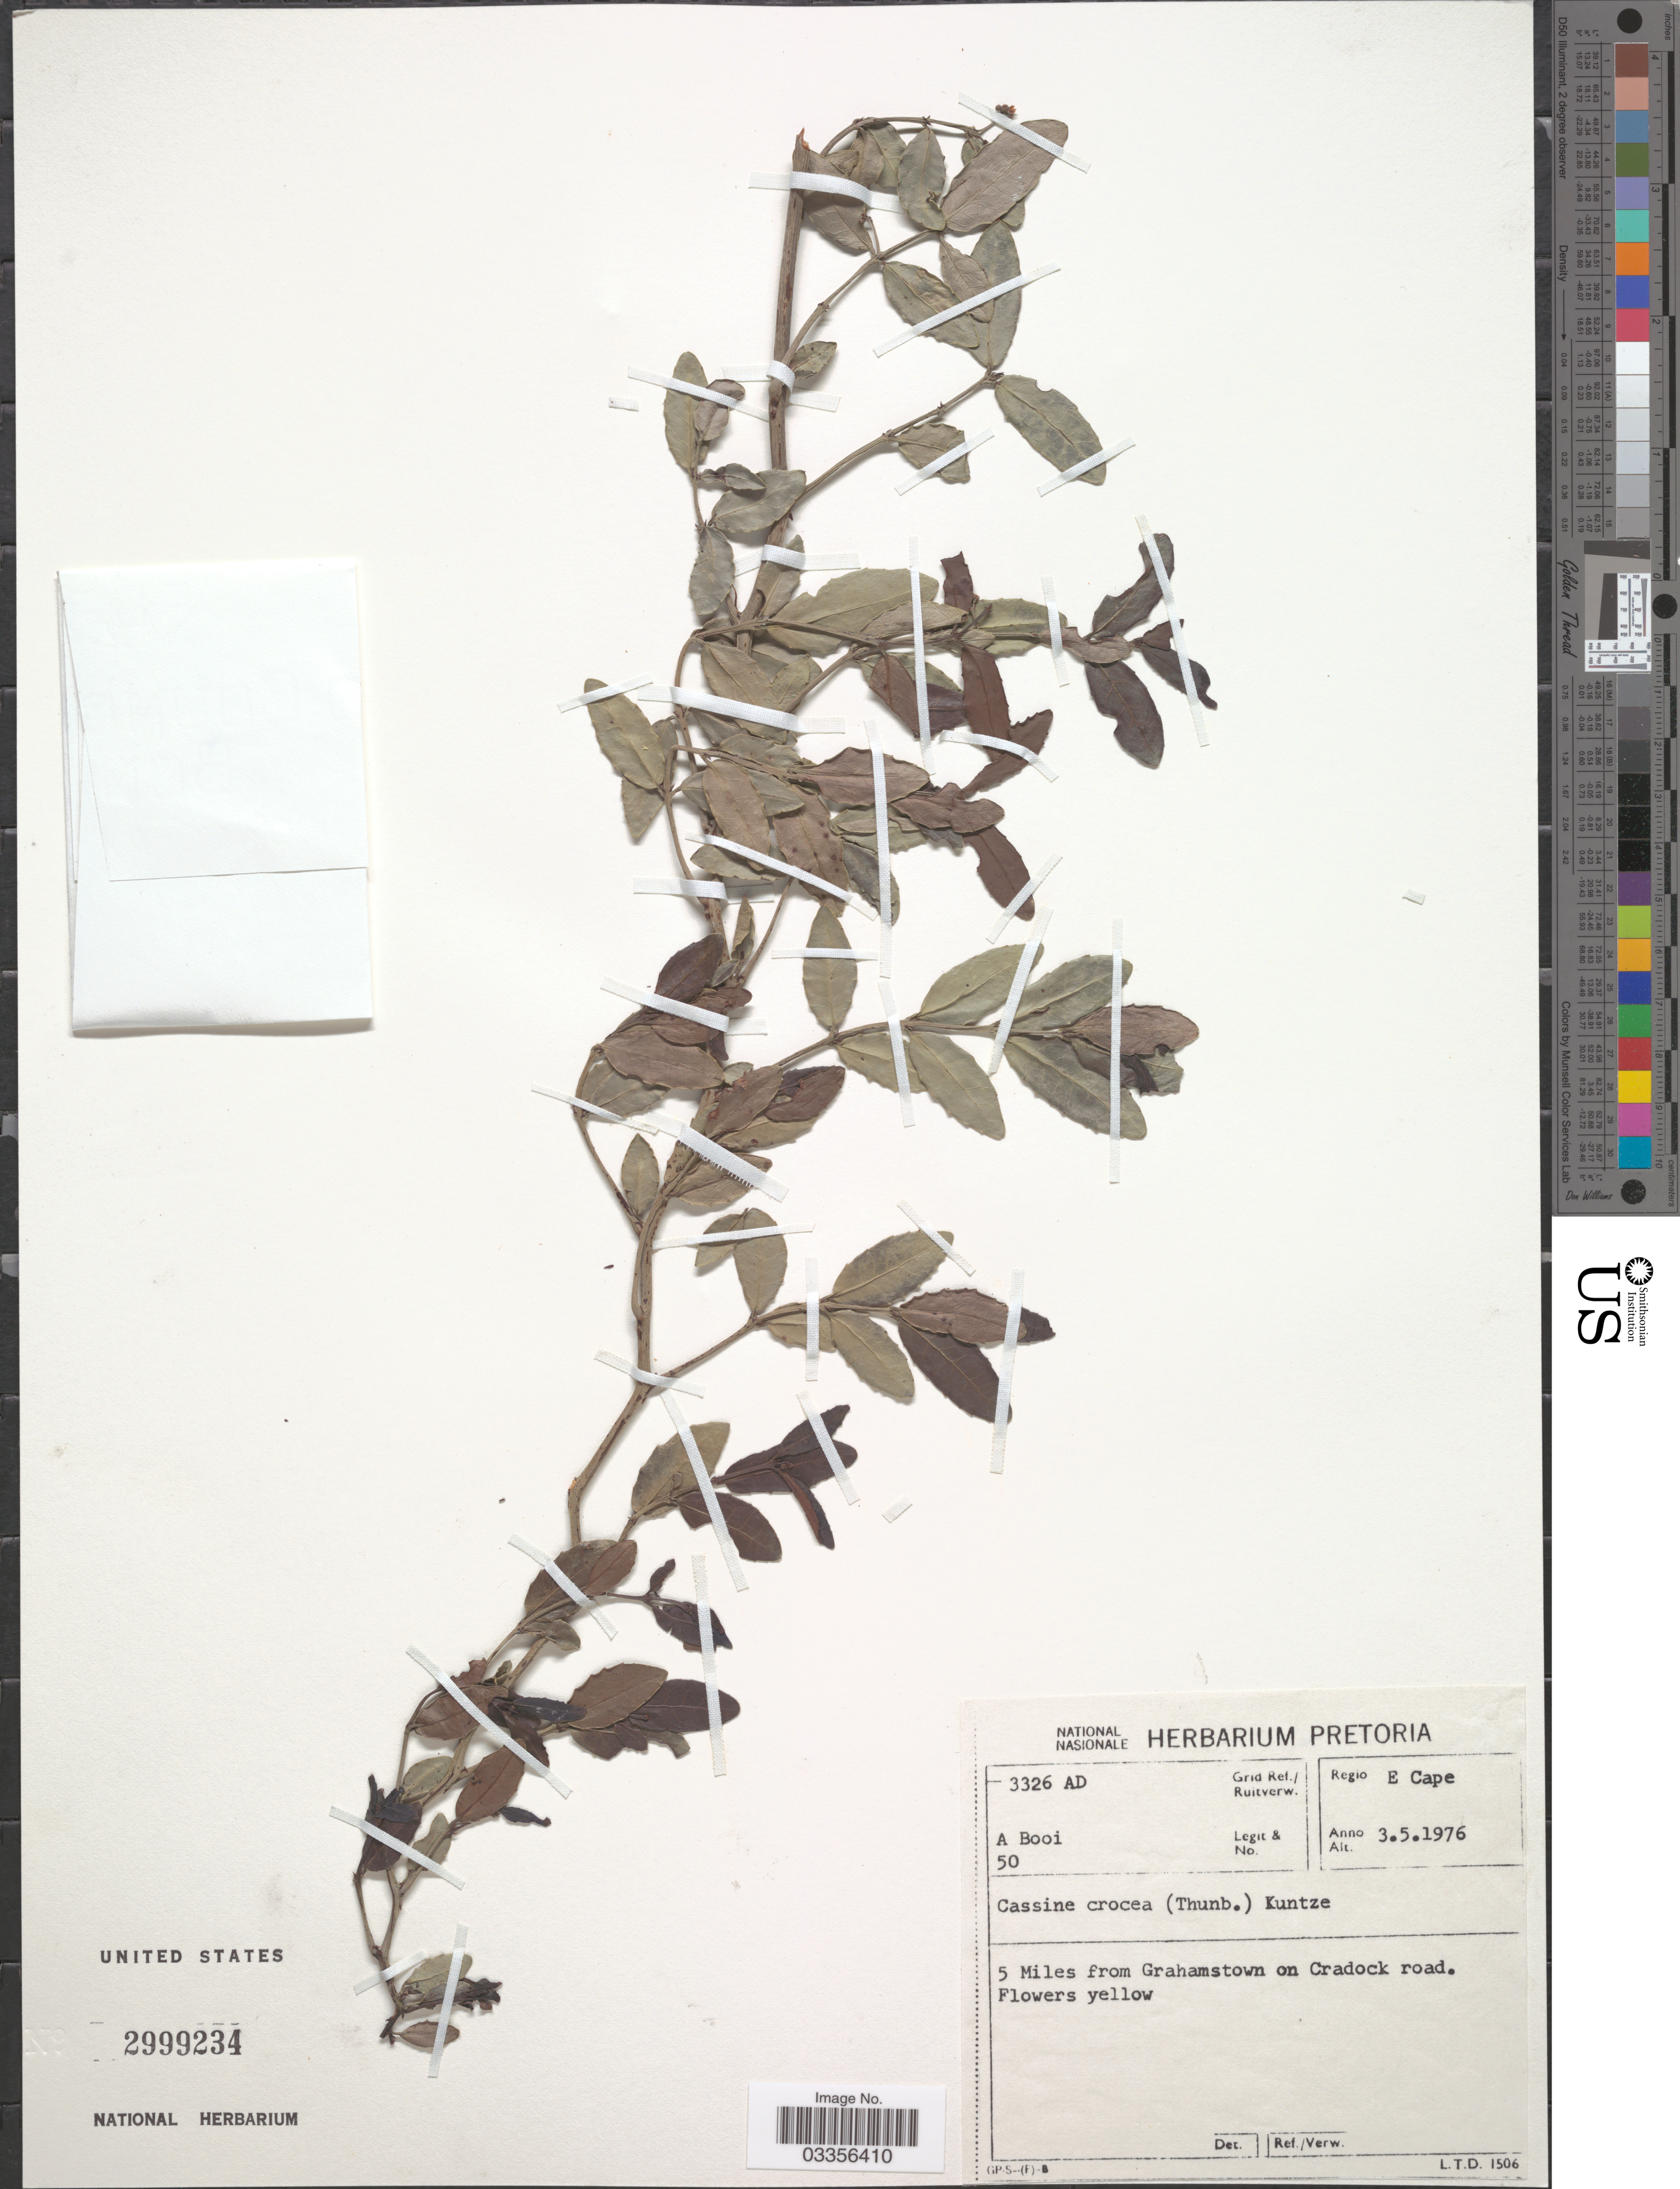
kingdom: Plantae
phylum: Tracheophyta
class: Magnoliopsida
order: Celastrales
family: Celastraceae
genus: Cassine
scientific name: Cassine crocea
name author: (Thunb.) C. Presl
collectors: A. Booi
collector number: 50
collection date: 1976-05-03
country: South Africa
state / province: Eastern Cape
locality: Regio E Cape. Grid Ref./ Ruitverw. 3326 AD. 5 Miles from Grahamstown on Cradock road.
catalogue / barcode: US 2999234